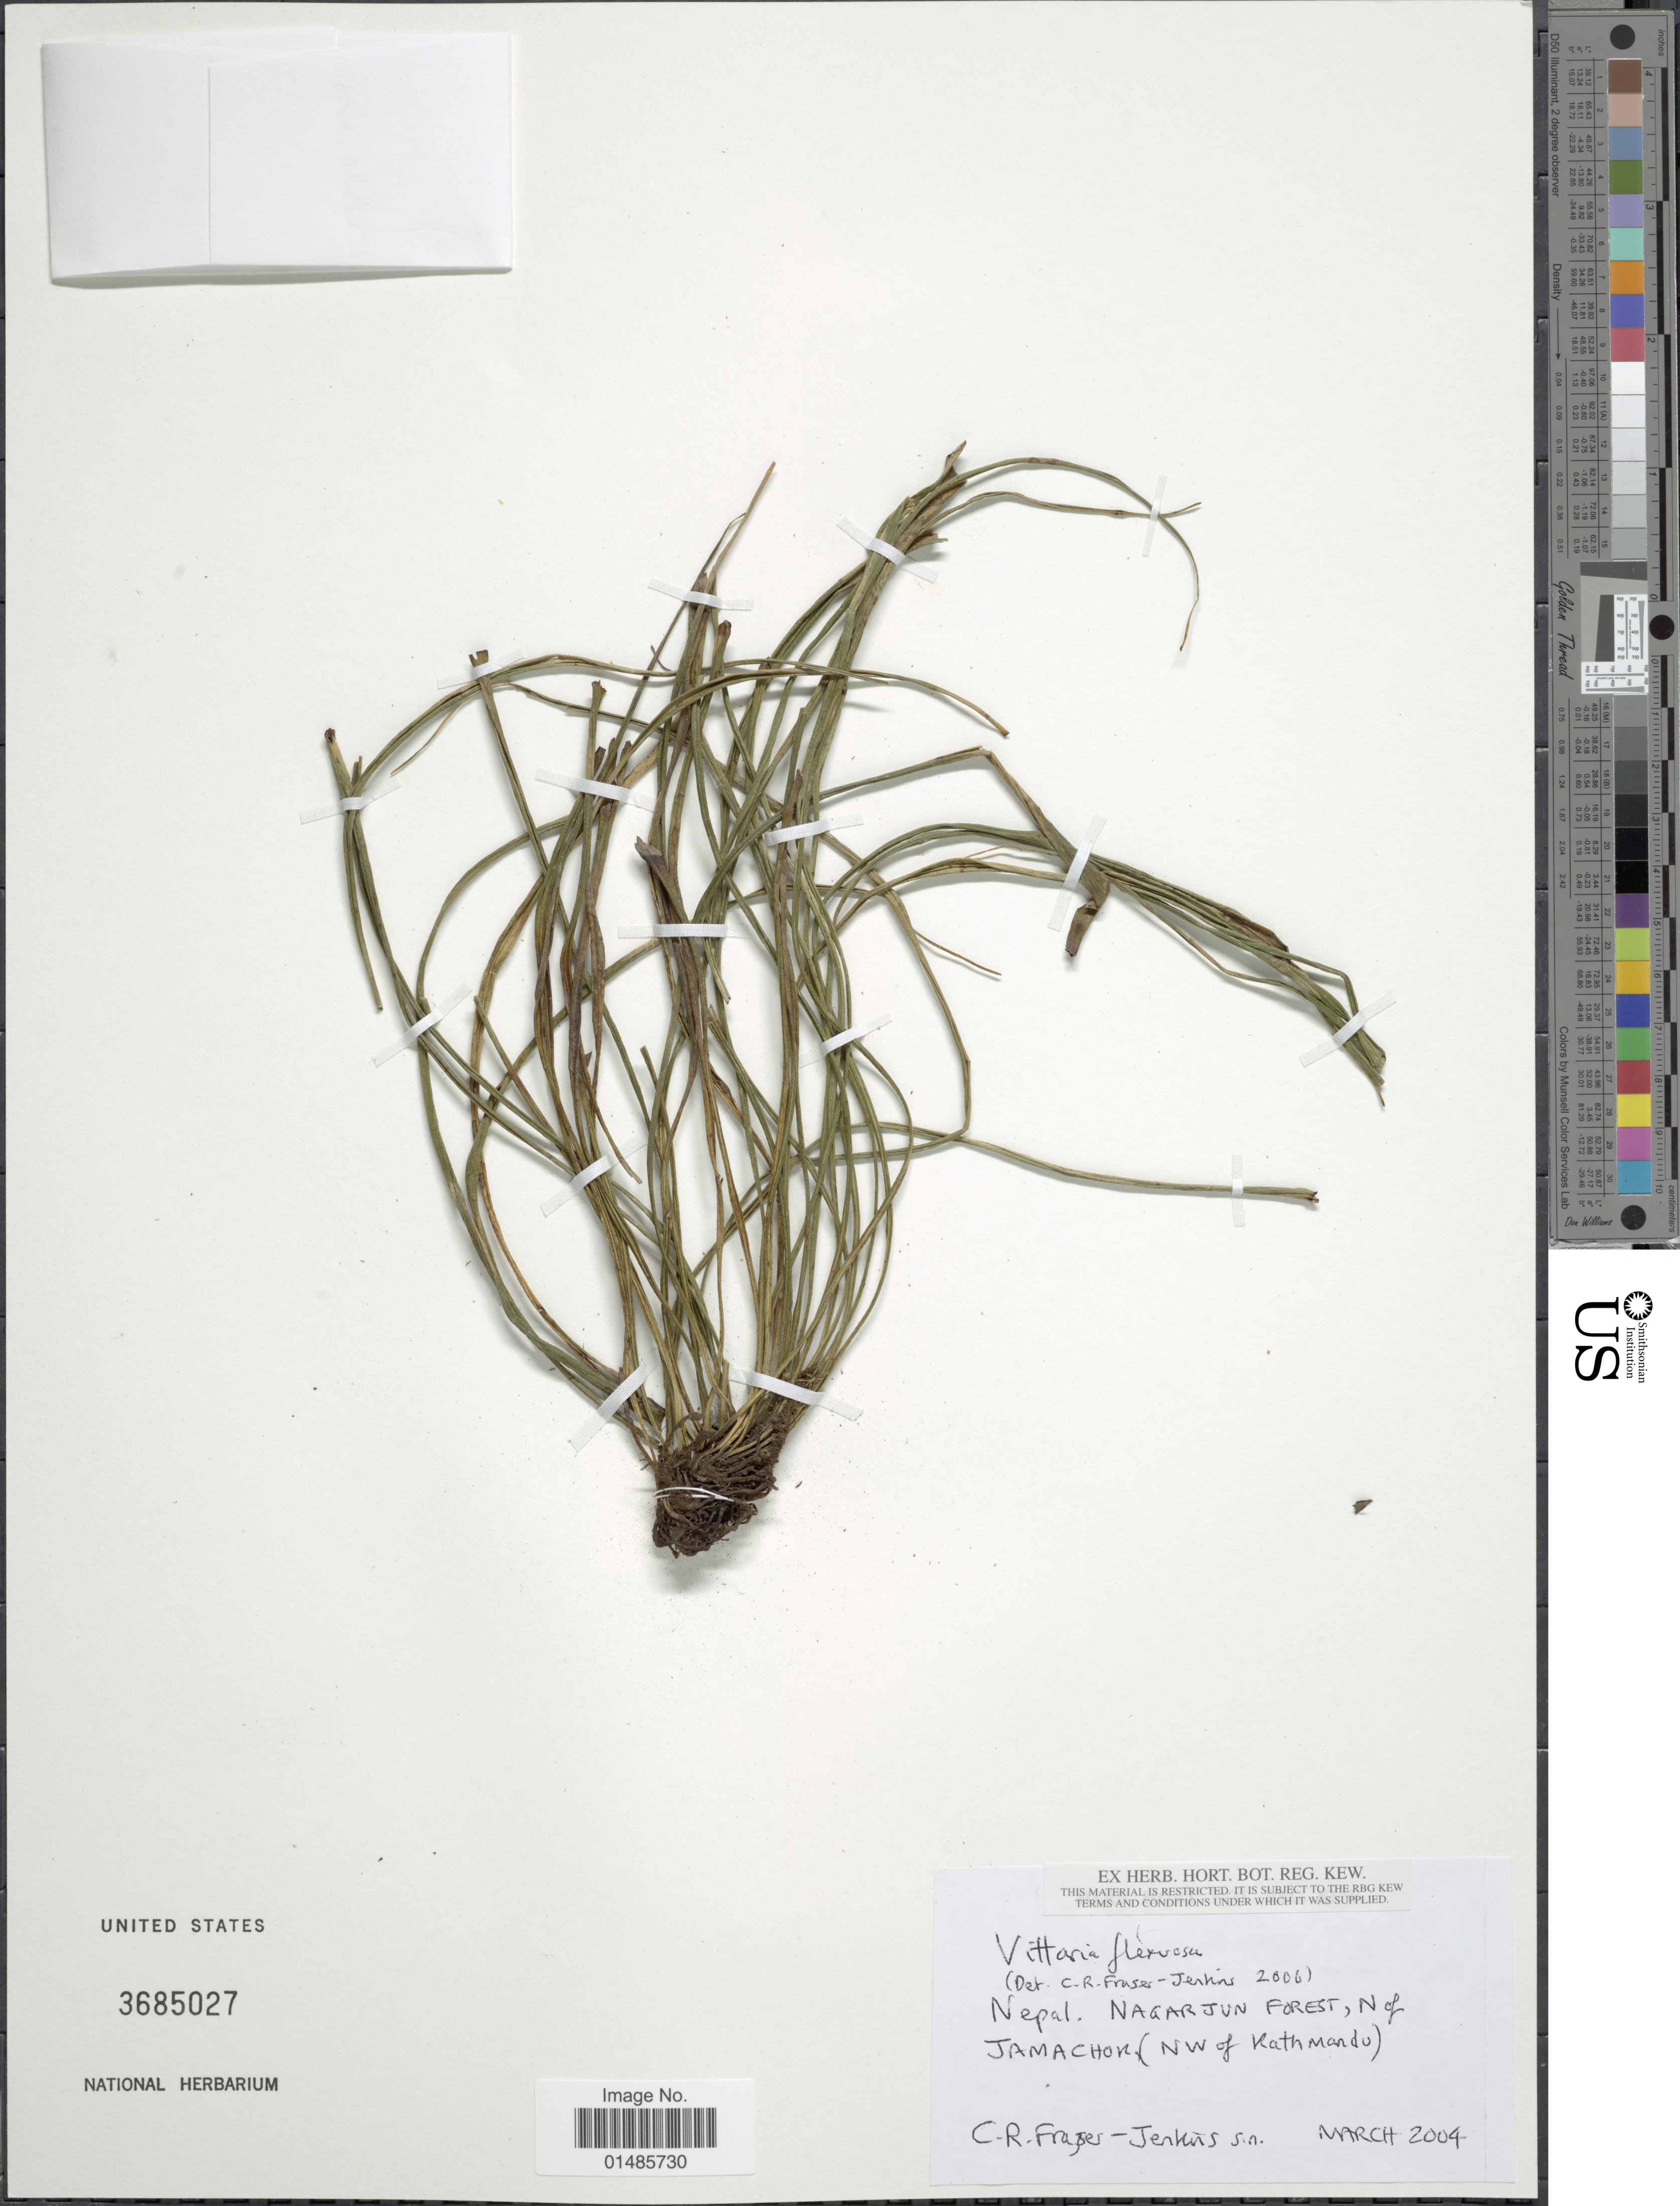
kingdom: Plantae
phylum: Tracheophyta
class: Polypodiopsida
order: Polypodiales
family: Pteridaceae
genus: Haplopteris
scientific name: Haplopteris flexuosa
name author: (Fée) E.H. Crane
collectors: C. R. Fraser-Jenkins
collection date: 2004-03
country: Nepal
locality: Nagarjun Forest, N of Jamachon (NW of Kathmandu). [interpreted]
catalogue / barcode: US 3685027